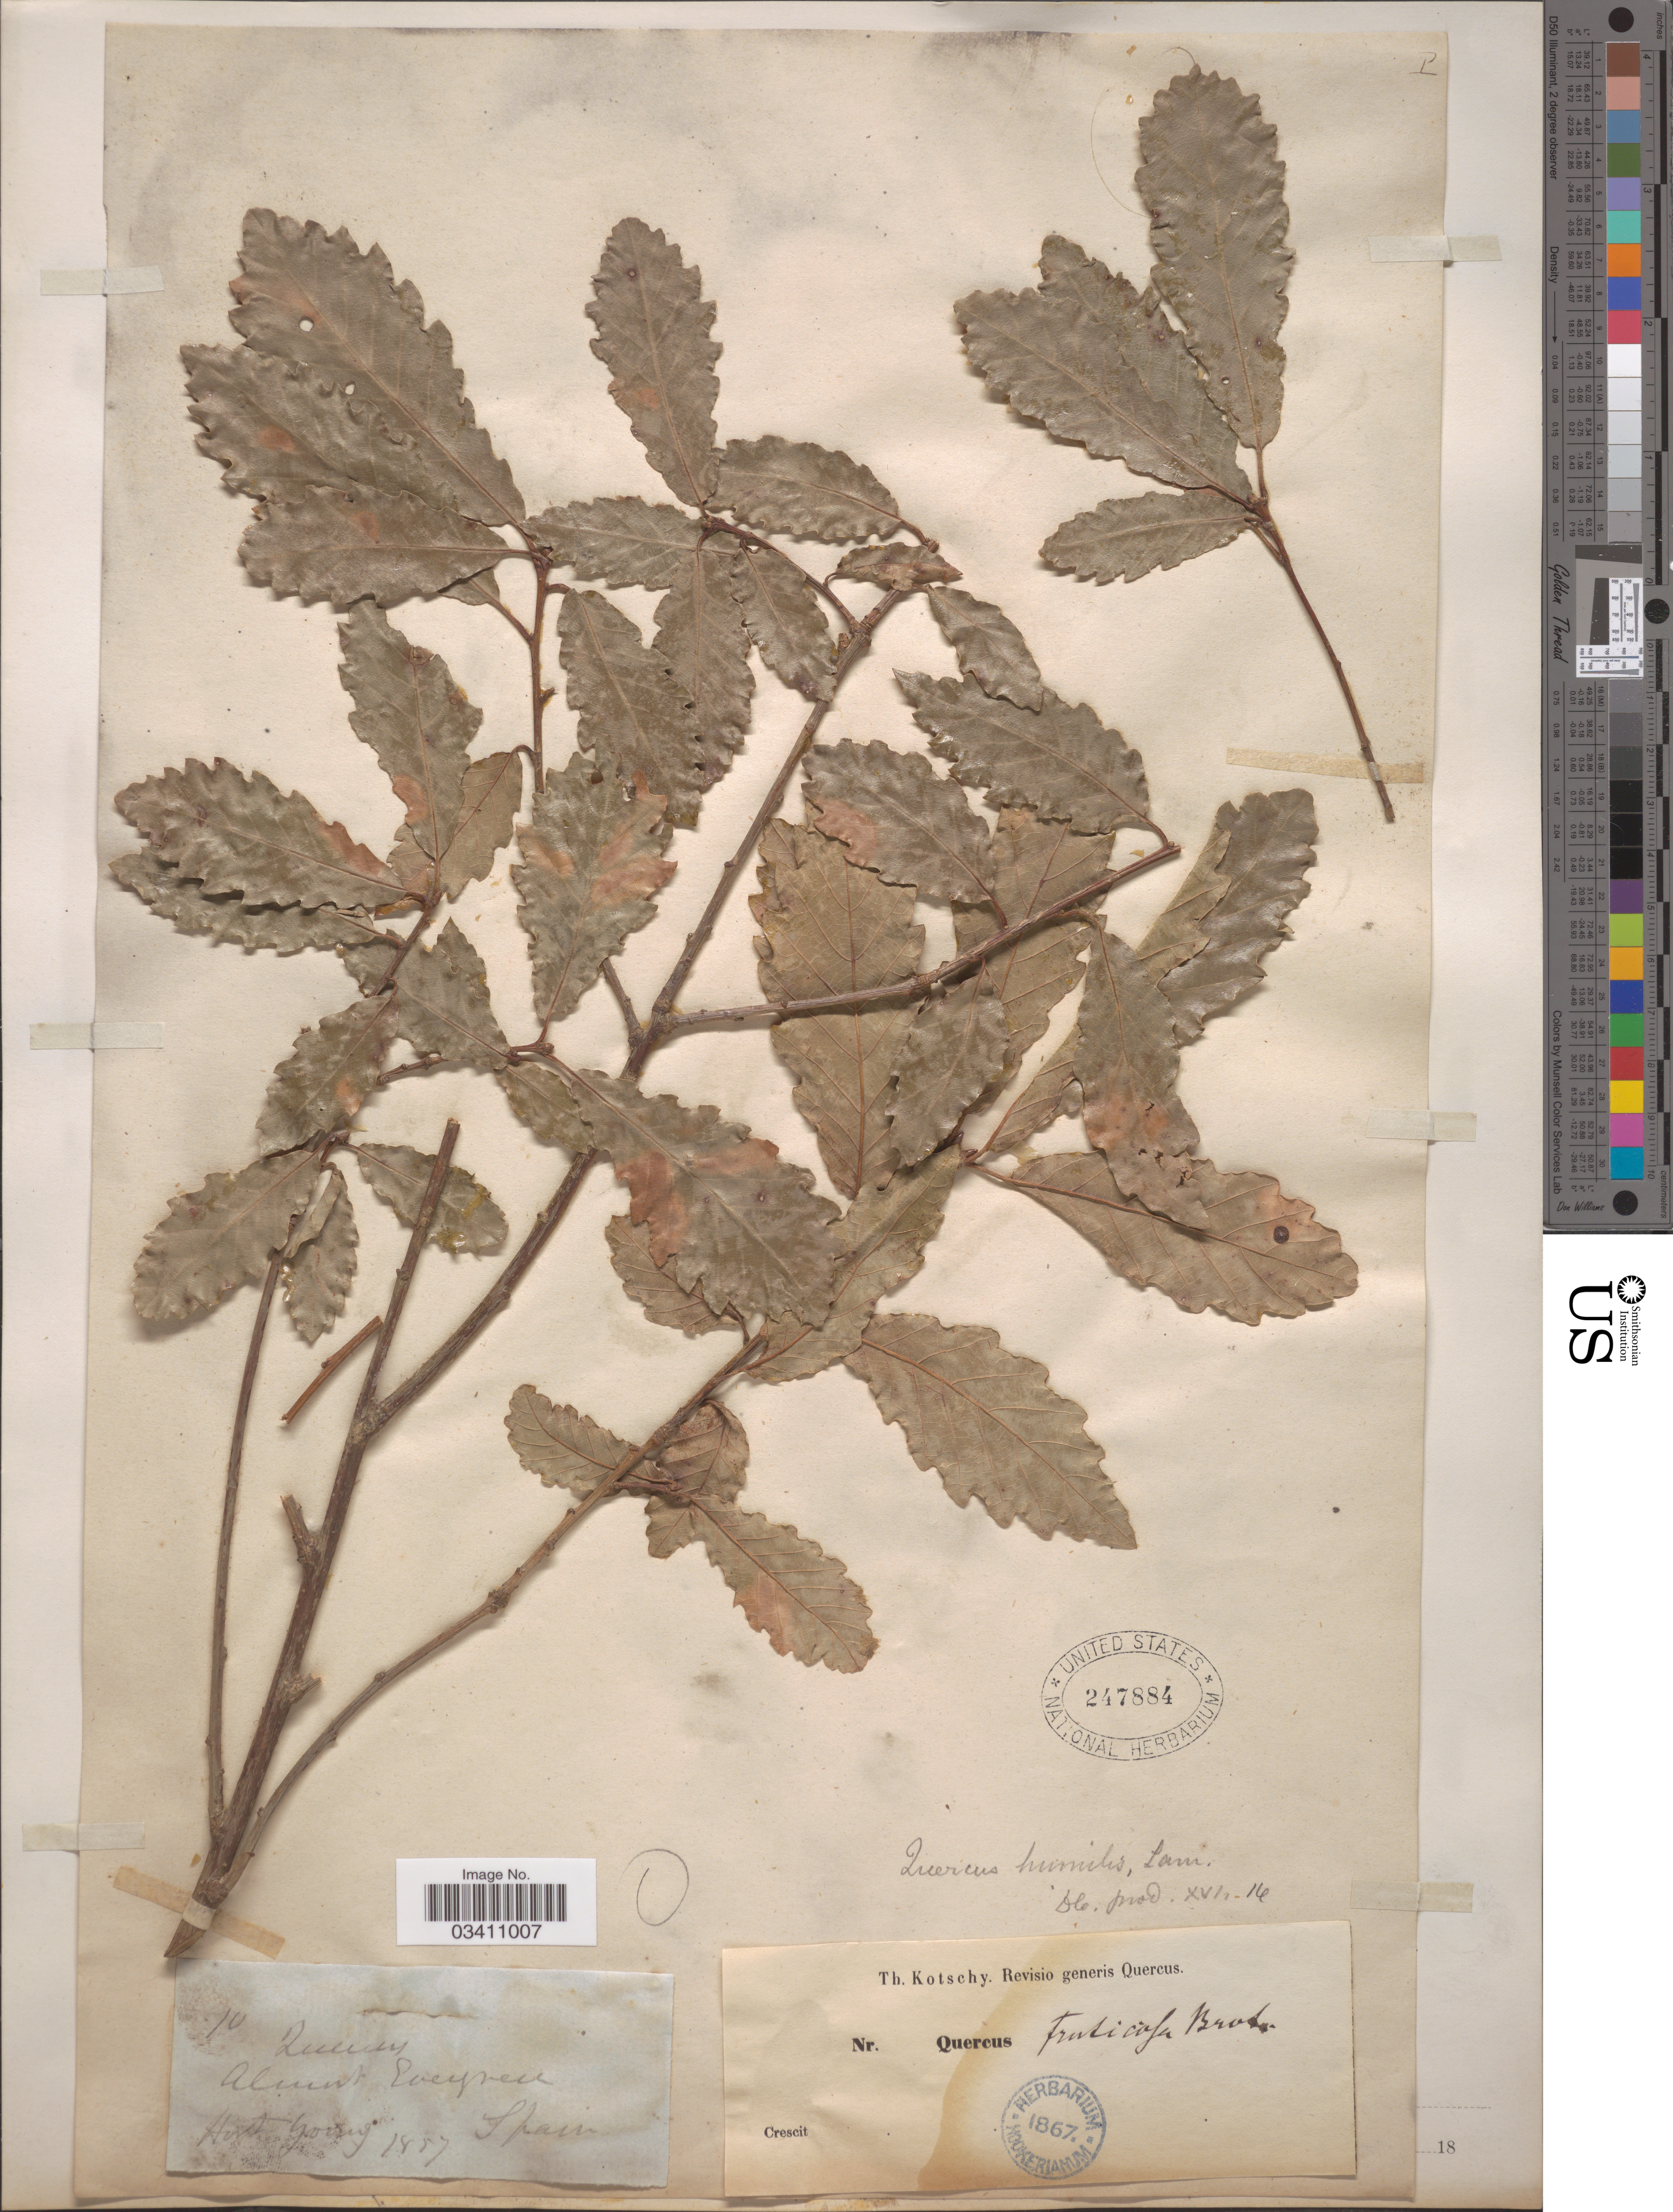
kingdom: Plantae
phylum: Tracheophyta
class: Magnoliopsida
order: Fagales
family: Fagaceae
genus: Quercus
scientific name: Quercus humilis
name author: A. DC.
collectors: K. G. Kotschy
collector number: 10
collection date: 1857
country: Spain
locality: Hort Gorry. [interpreted]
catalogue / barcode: US 247884